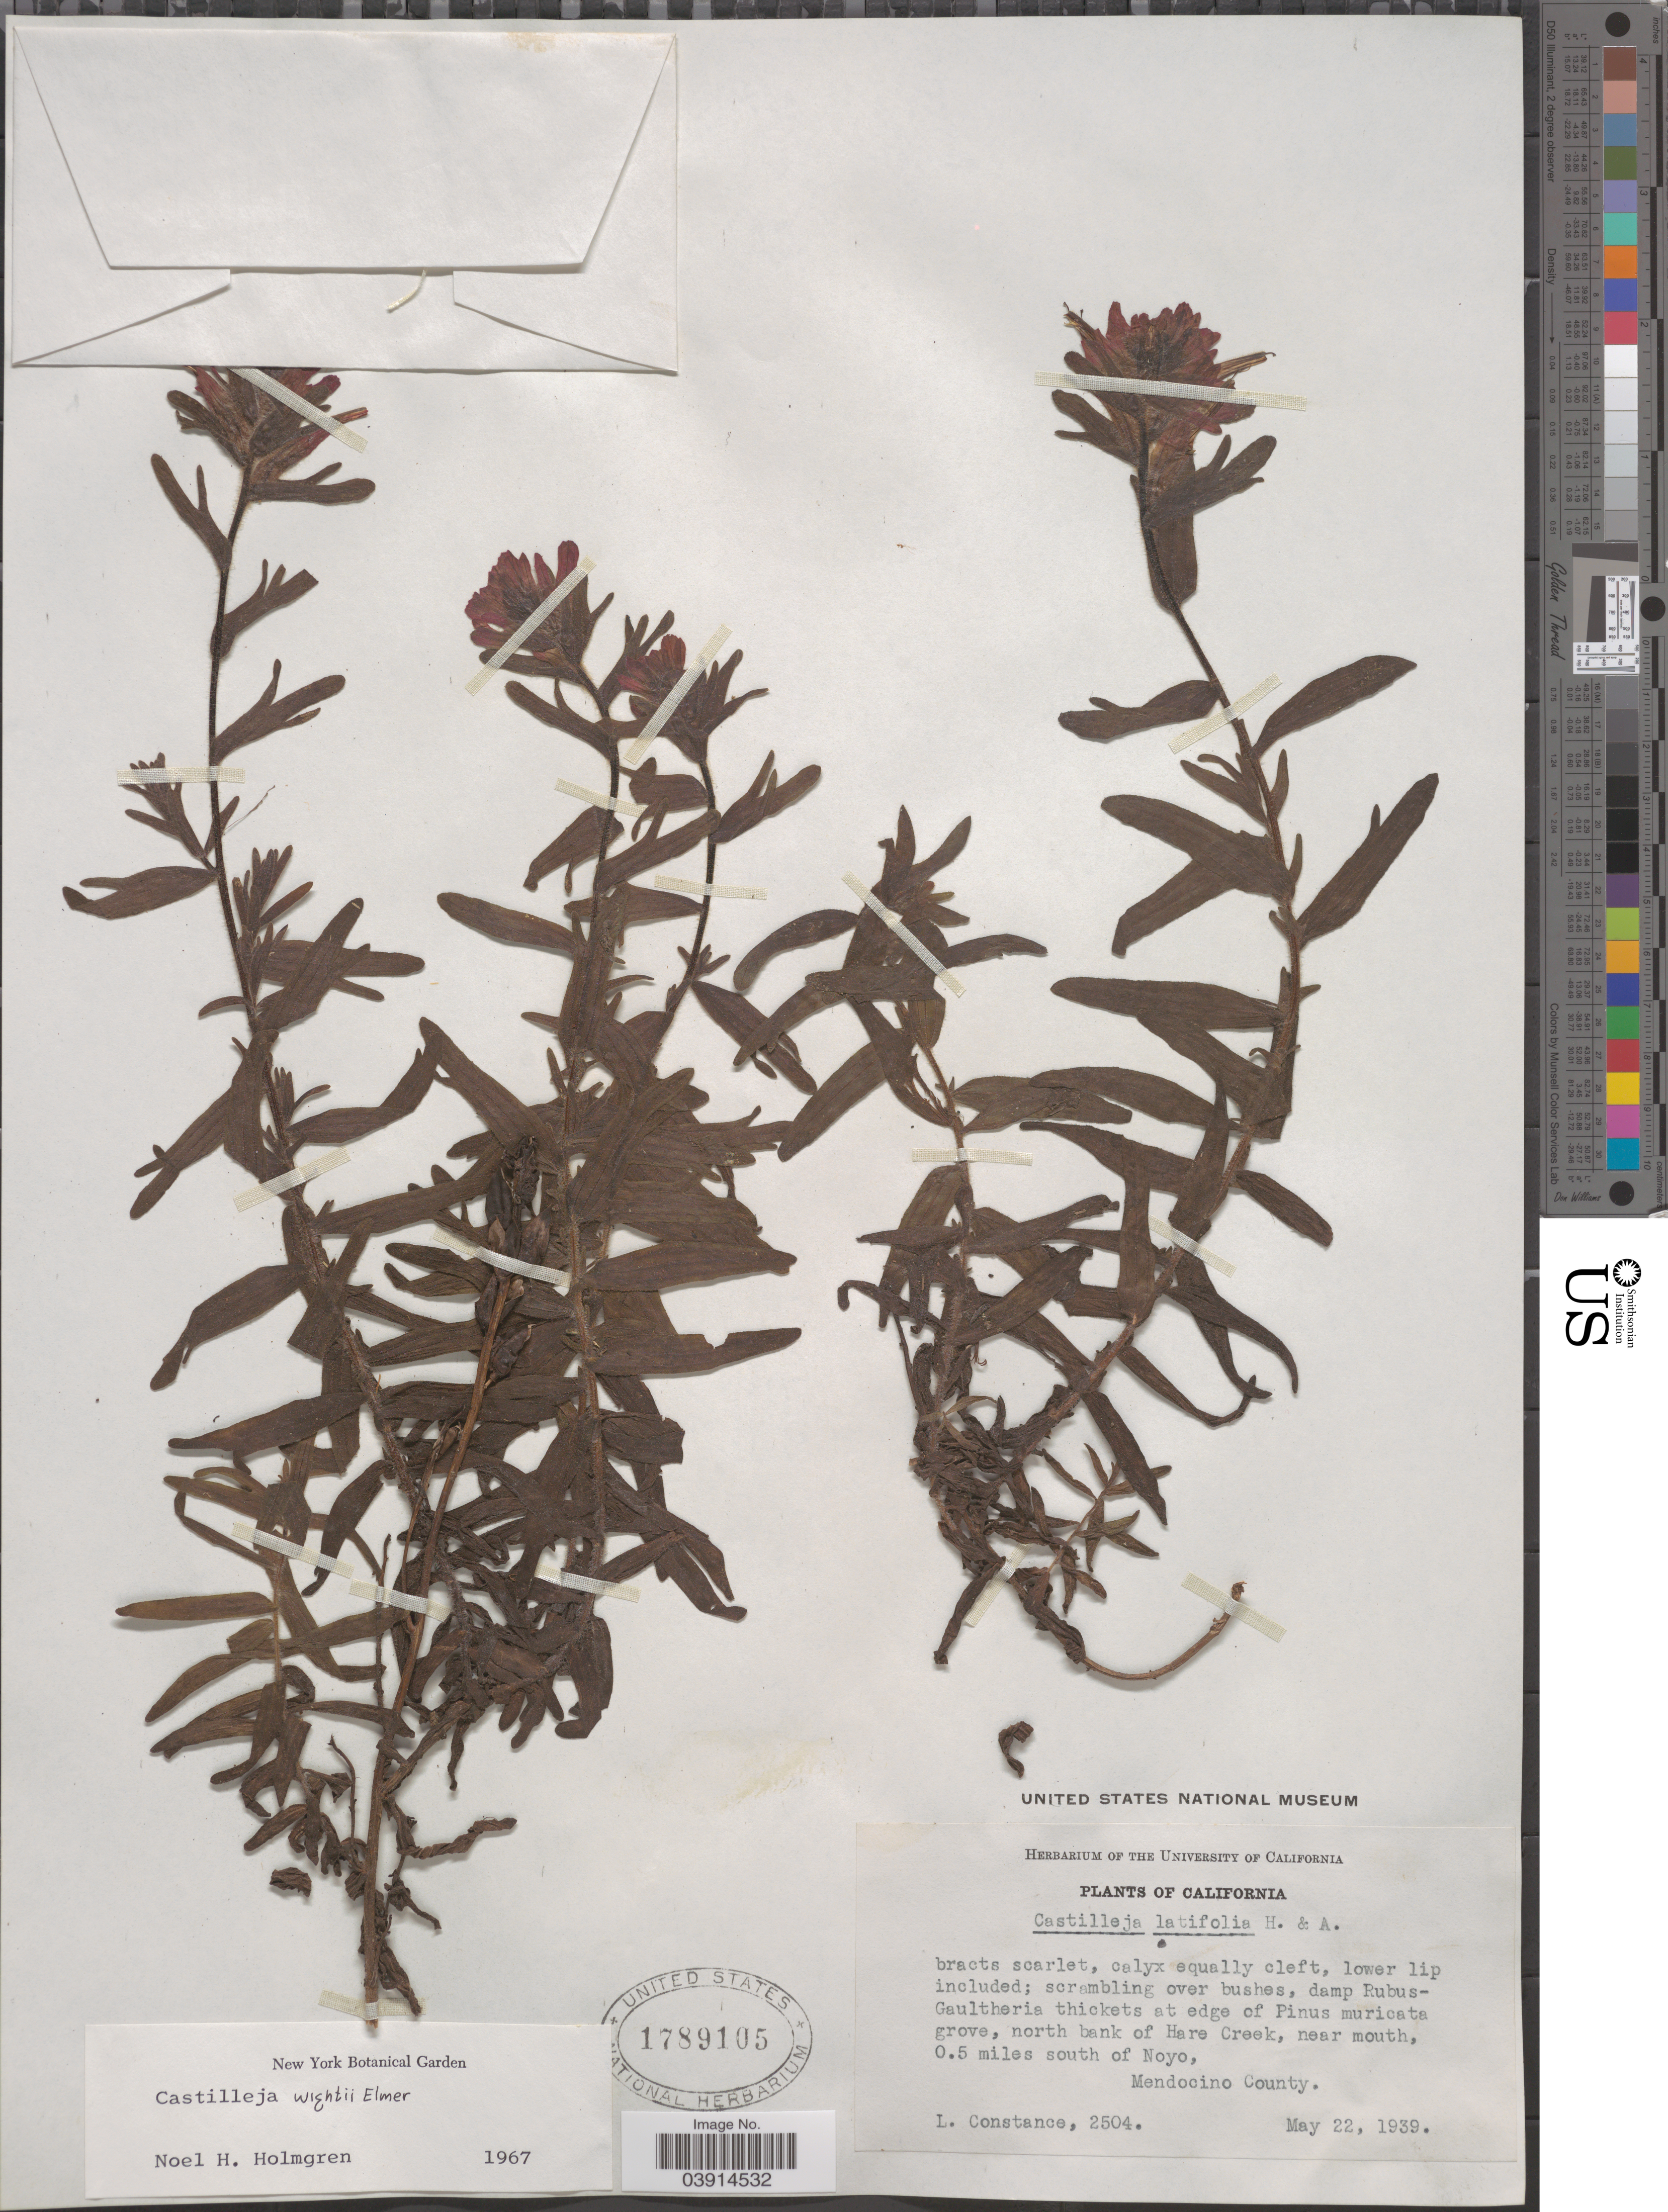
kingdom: Plantae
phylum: Tracheophyta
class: Magnoliopsida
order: Lamiales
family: Orobanchaceae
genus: Castilleja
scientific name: Castilleja wightii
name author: Elmer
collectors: L. Constance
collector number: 2504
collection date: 1939-05-22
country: United States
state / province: California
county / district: Mendocino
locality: North bank of Hare Creek, near mouth, 0.5 miles south of Noyo, Mendocino County.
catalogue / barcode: US 1789105